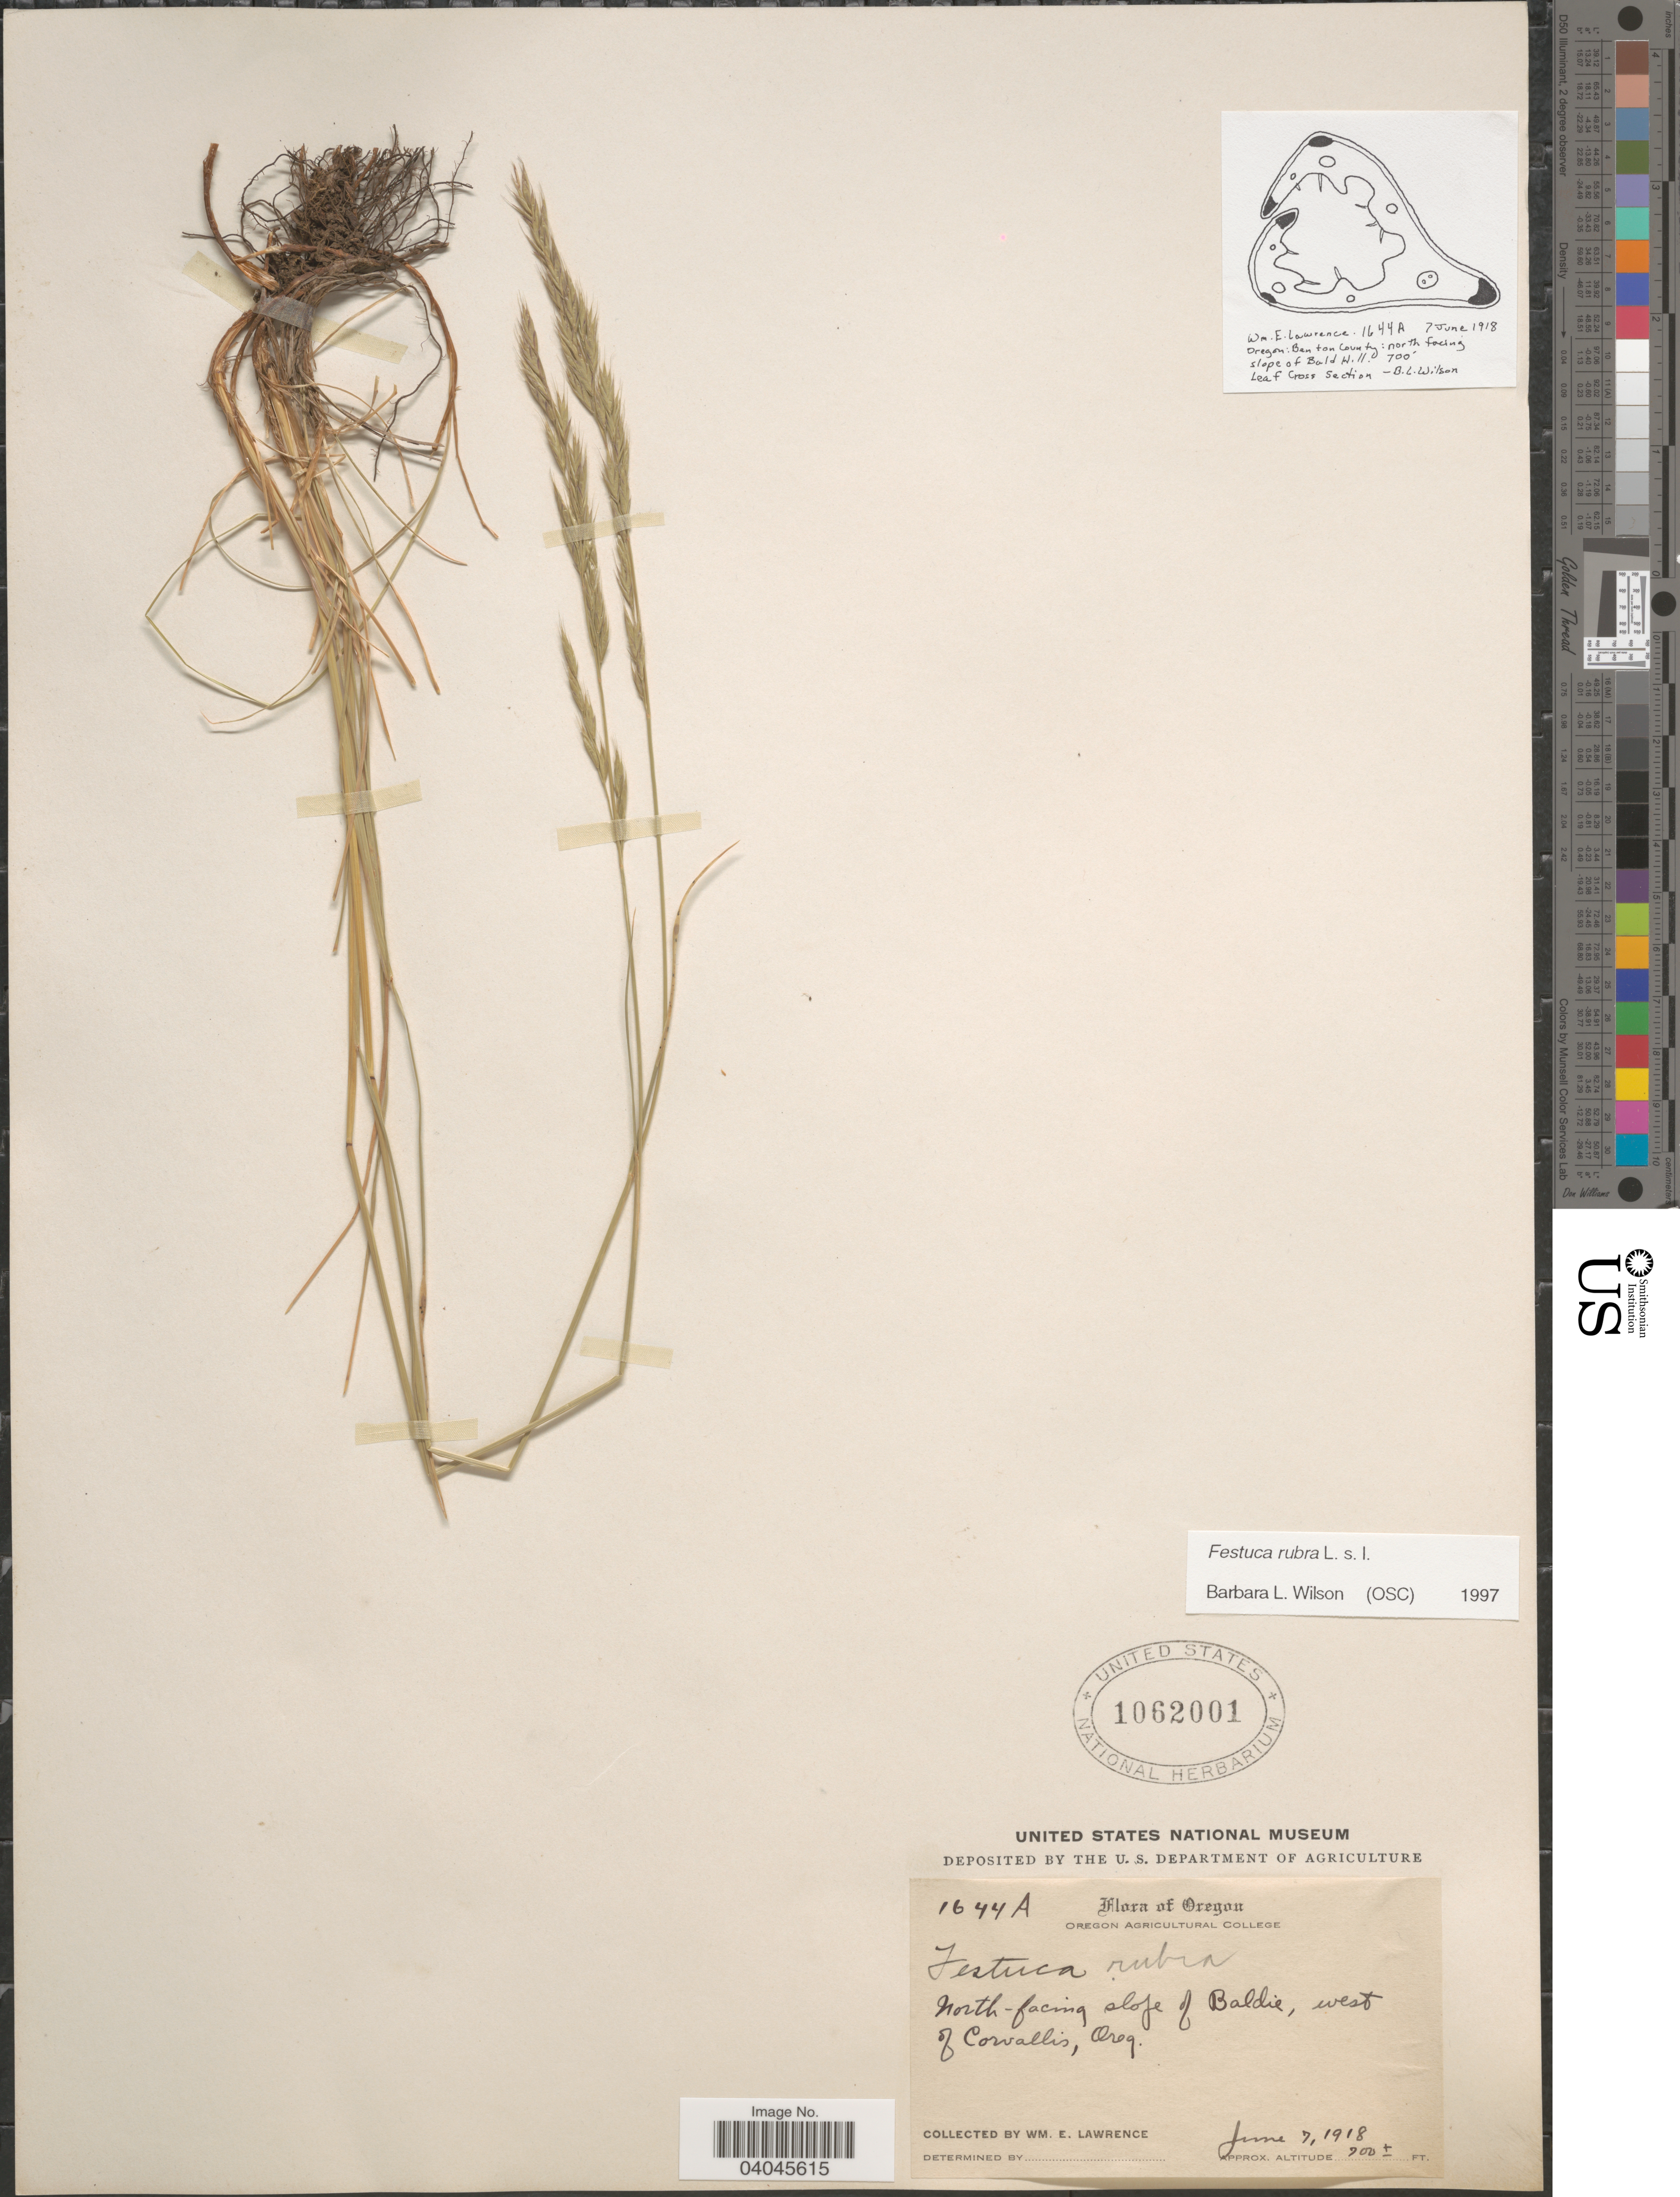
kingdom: Plantae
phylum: Tracheophyta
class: Liliopsida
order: Poales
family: Poaceae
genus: Festuca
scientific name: Festuca rubra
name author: L.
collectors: W. Lawrence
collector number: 1644A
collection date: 1918-06-07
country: United States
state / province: Oregon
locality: North-facing slope of Baldie, west of Corvallis.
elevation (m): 213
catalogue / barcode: US 1062001